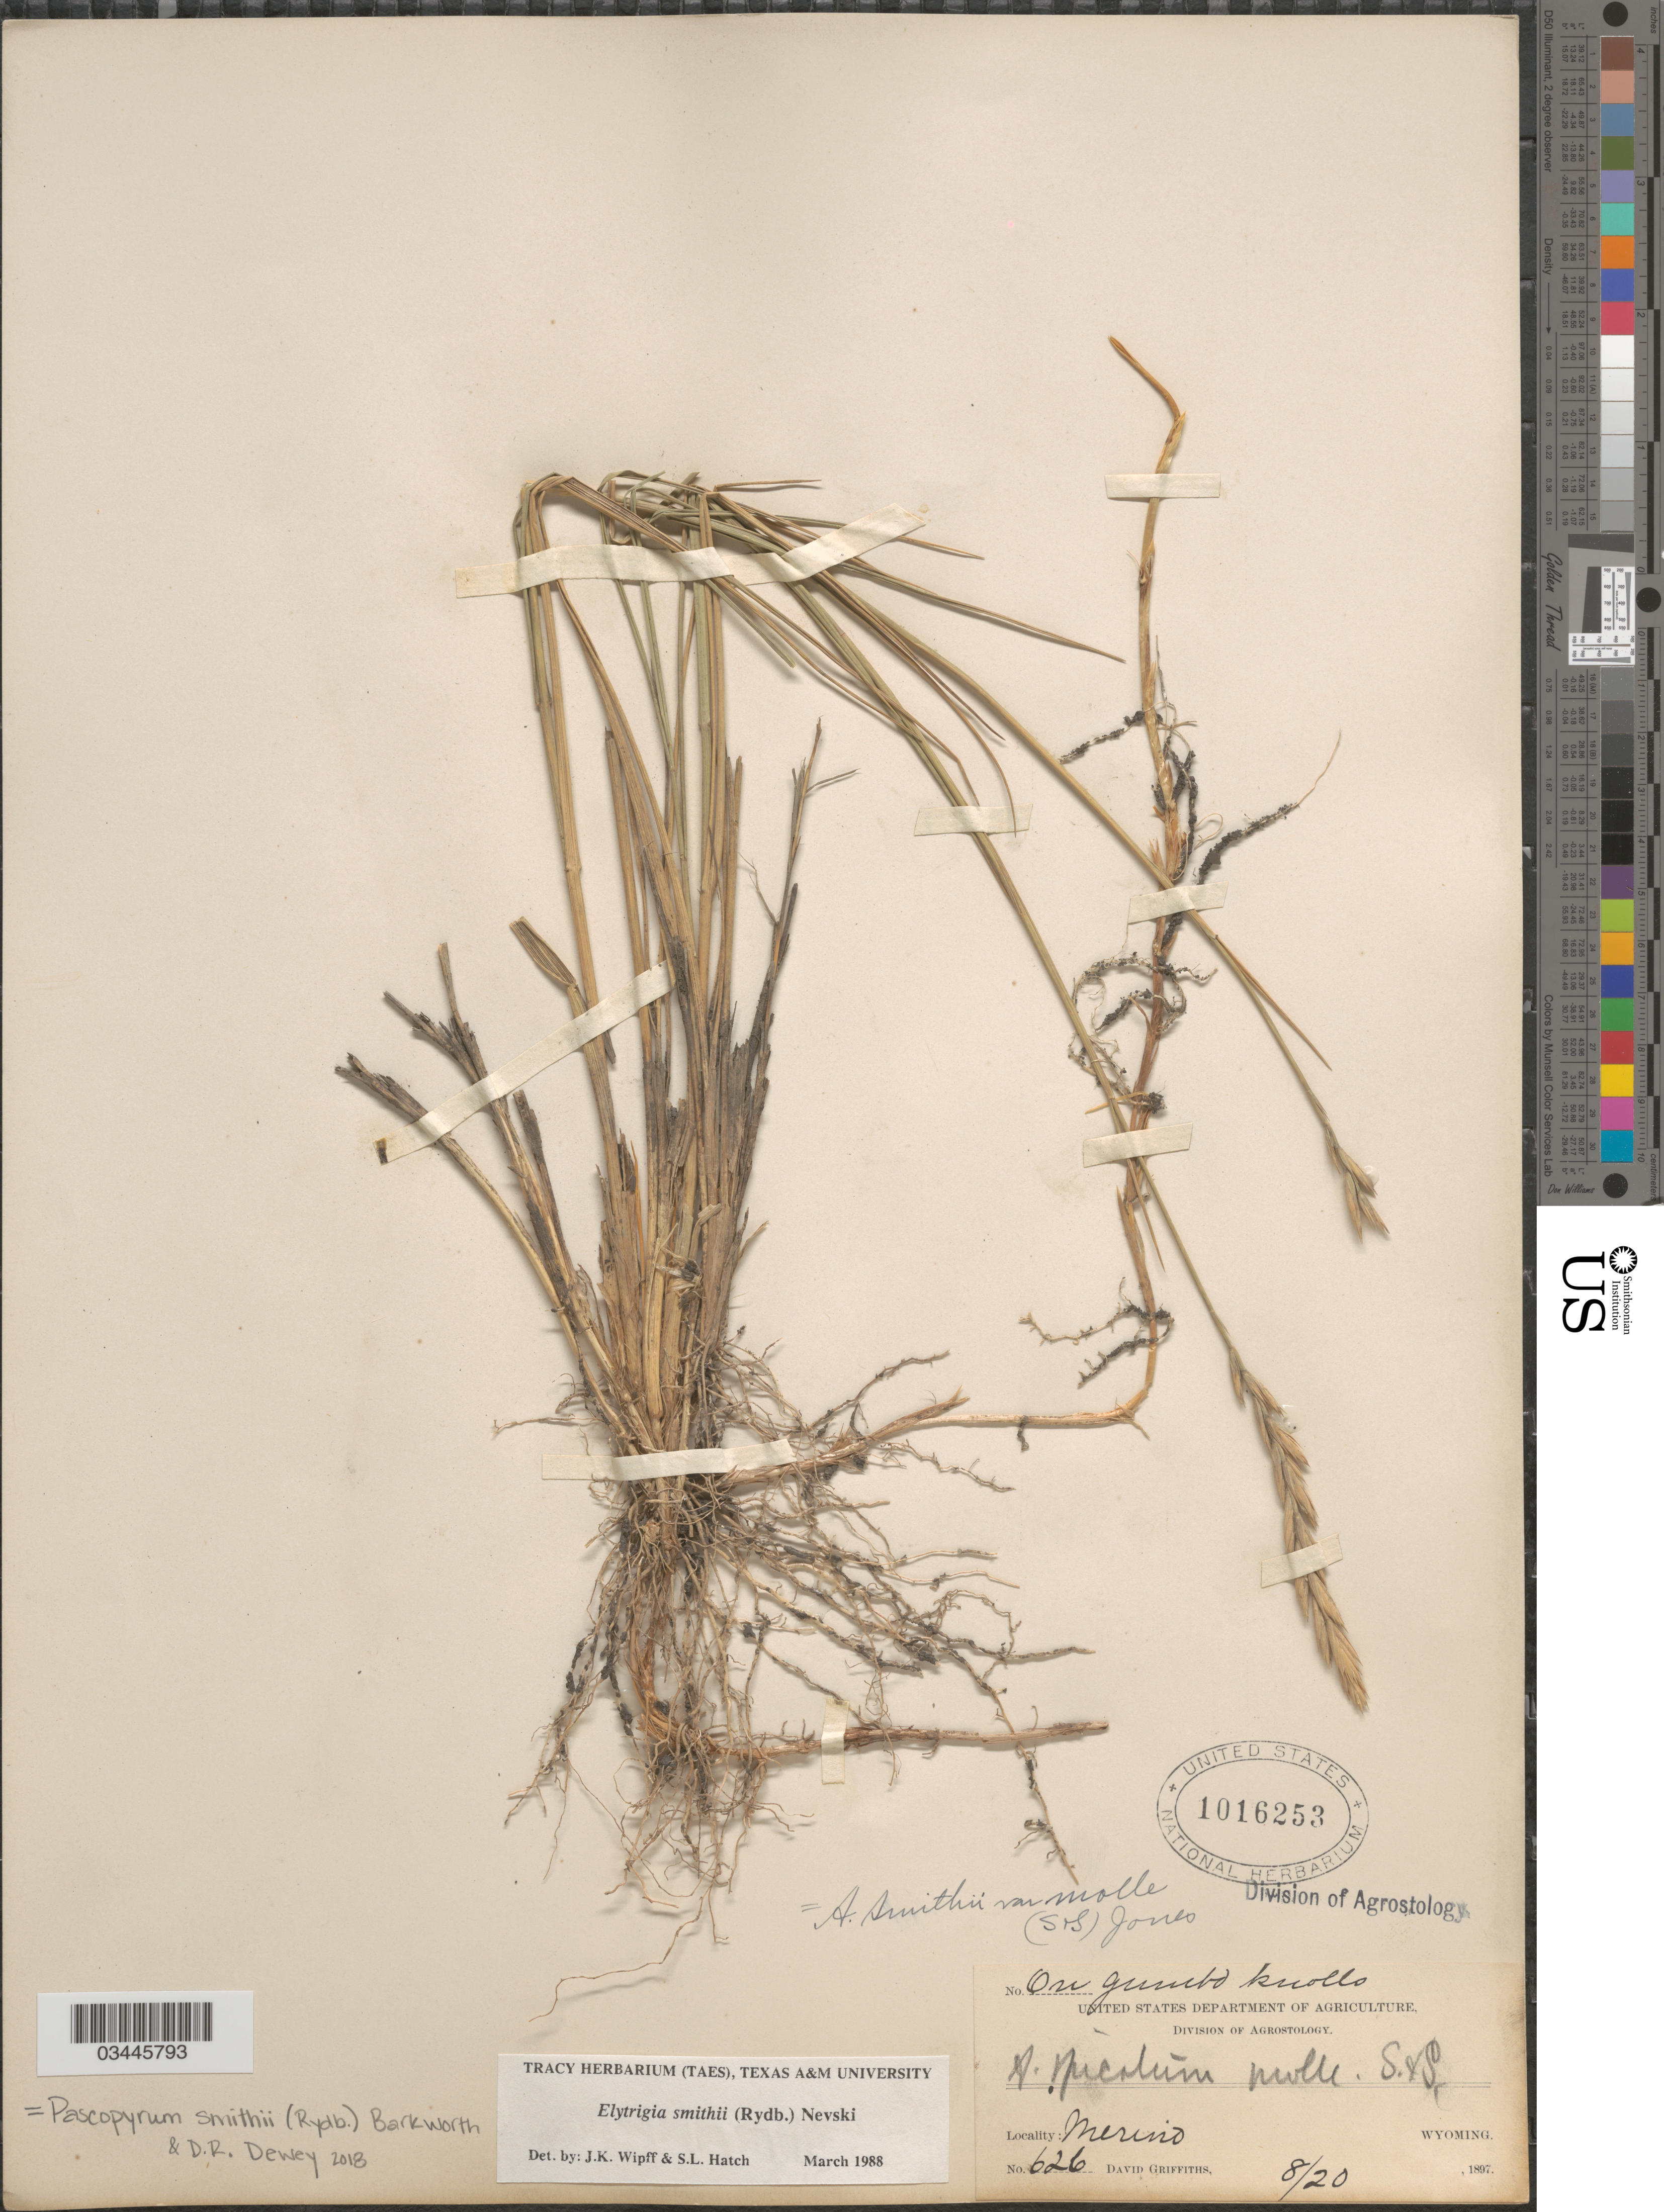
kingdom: Plantae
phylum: Tracheophyta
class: Liliopsida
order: Poales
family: Poaceae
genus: Pascopyrum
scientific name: Pascopyrum smithii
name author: (Rydb.) Barkworth & Dewey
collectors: D. Griffiths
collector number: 626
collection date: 1897-08-20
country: United States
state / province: Wyoming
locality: On Gumbo Knolls. Merino.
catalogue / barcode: US 1016253